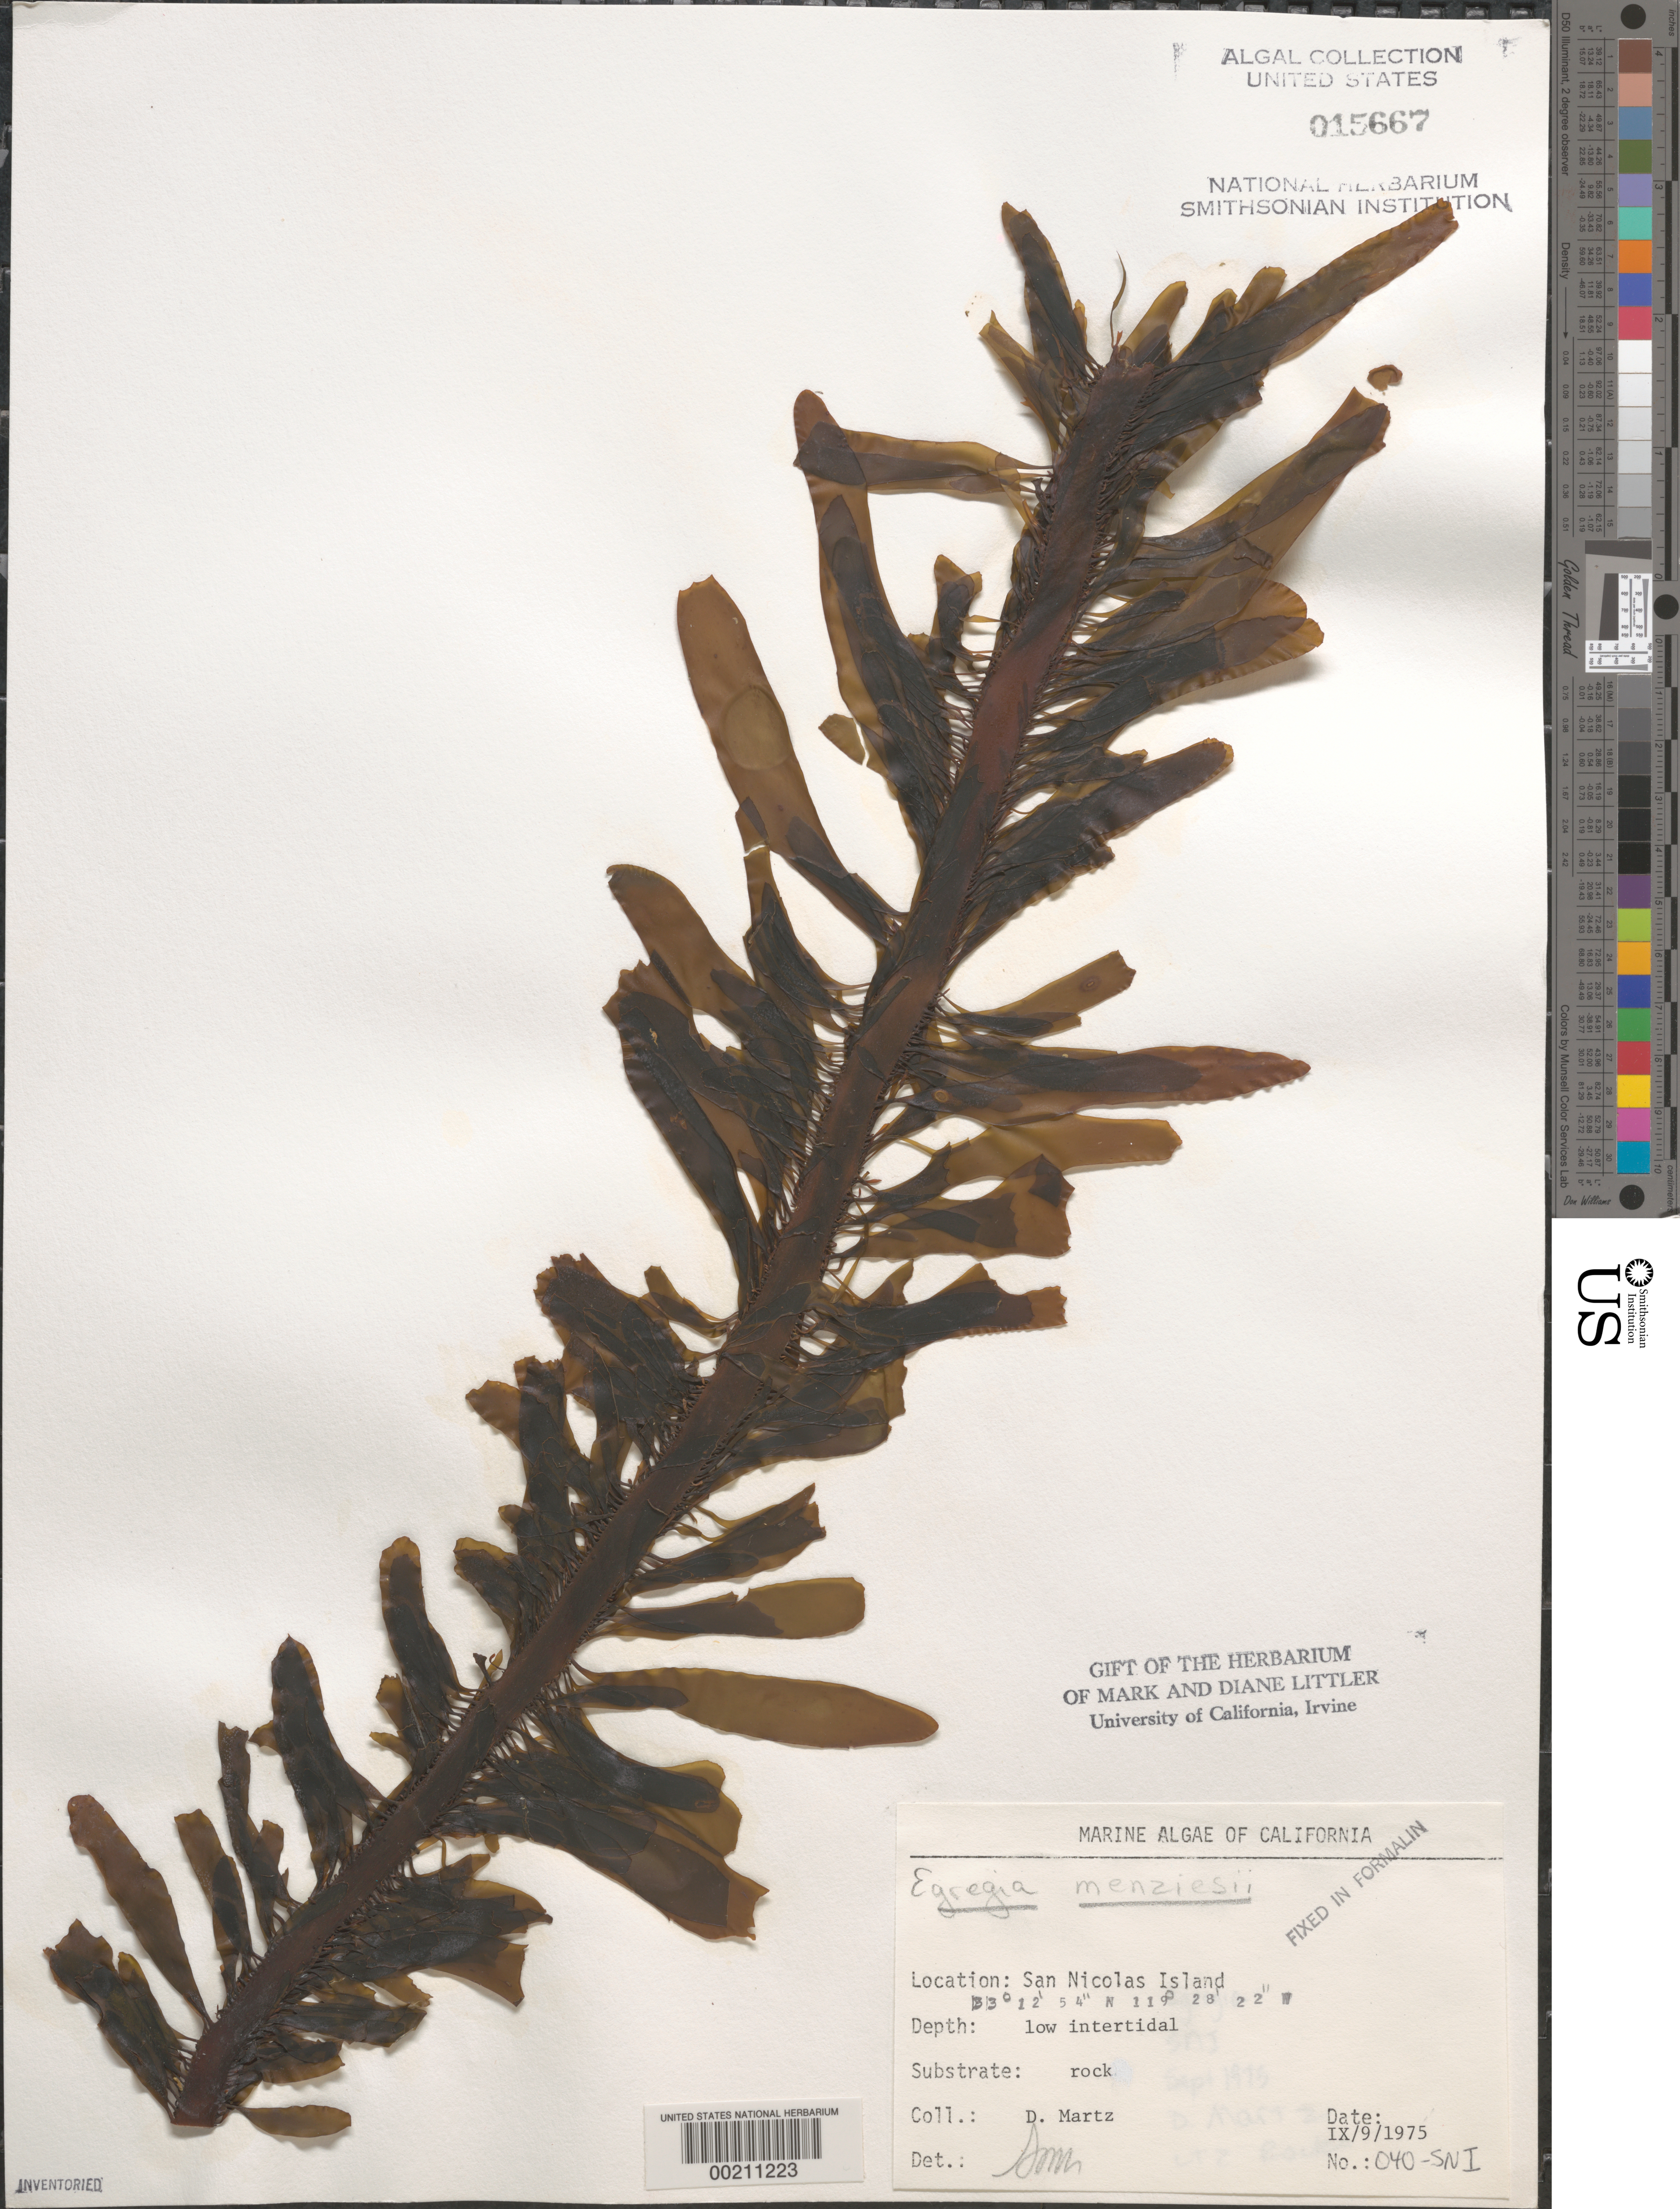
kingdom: Chromista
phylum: Ochrophyta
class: Phaeophyceae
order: Laminariales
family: Lessoniaceae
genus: Egregia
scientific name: Egregia menziesii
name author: (Turner) Aresch.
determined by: Murray, S. N.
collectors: D. Martz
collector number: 040-sni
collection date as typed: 09 Sep 1975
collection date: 1975-09-09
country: United States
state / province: California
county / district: Ventura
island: San Nicolas Island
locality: Dutch Harbor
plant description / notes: BLM-SOCALBIGHT Rocky Intertidal Survey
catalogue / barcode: US 15667